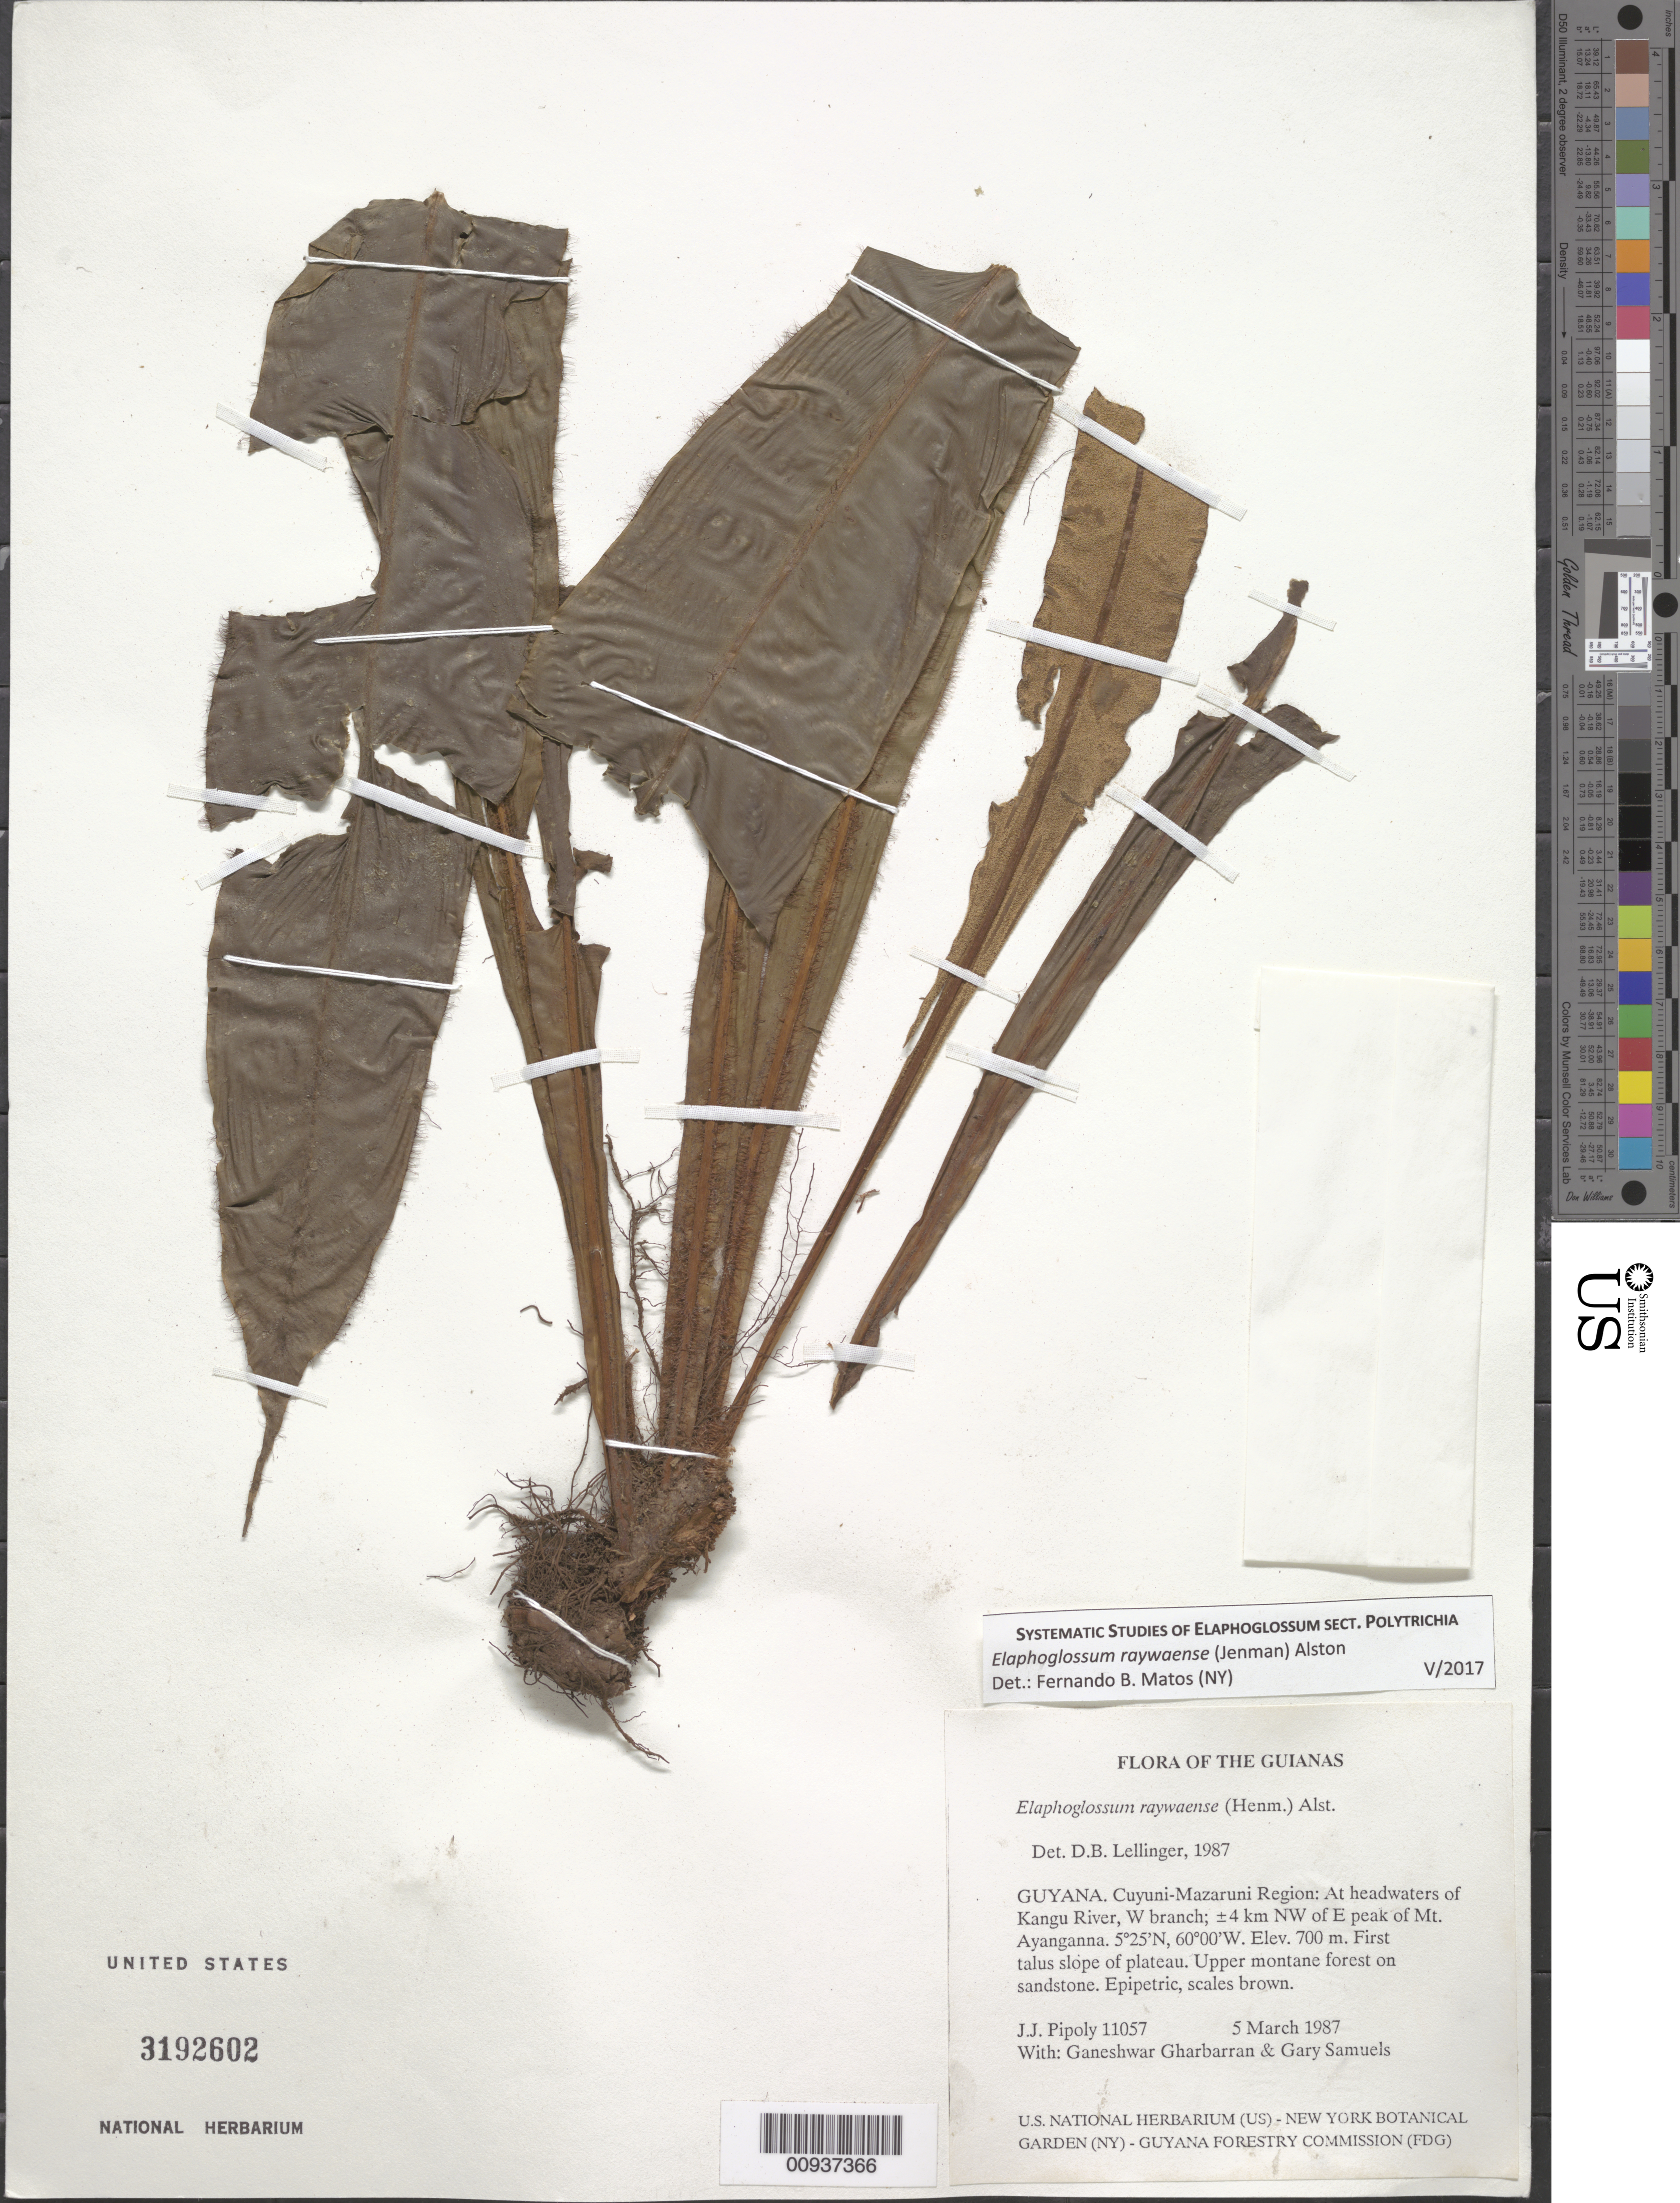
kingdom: Plantae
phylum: Tracheophyta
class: Polypodiopsida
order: Polypodiales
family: Dryopteridaceae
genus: Elaphoglossum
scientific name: Elaphoglossum raywaense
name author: (Jenman) Alston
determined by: Lellinger, David B., (BOT), Smithsonian Institution - National Museum of Natural History (UNITED STATES)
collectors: J. J. Pipoly, G. Gharbarran & G. Samuels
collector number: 11057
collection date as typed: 5 March 1987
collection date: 1987-03-05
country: Guyana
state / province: Cuyuni-Mazaruni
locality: Headwaters of Kangu R., W branch; ±4 km NW of E peak of Mt. Ayanganna. First talus slope of plateau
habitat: Upper montane forest on sandstone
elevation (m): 700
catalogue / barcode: US 3192602